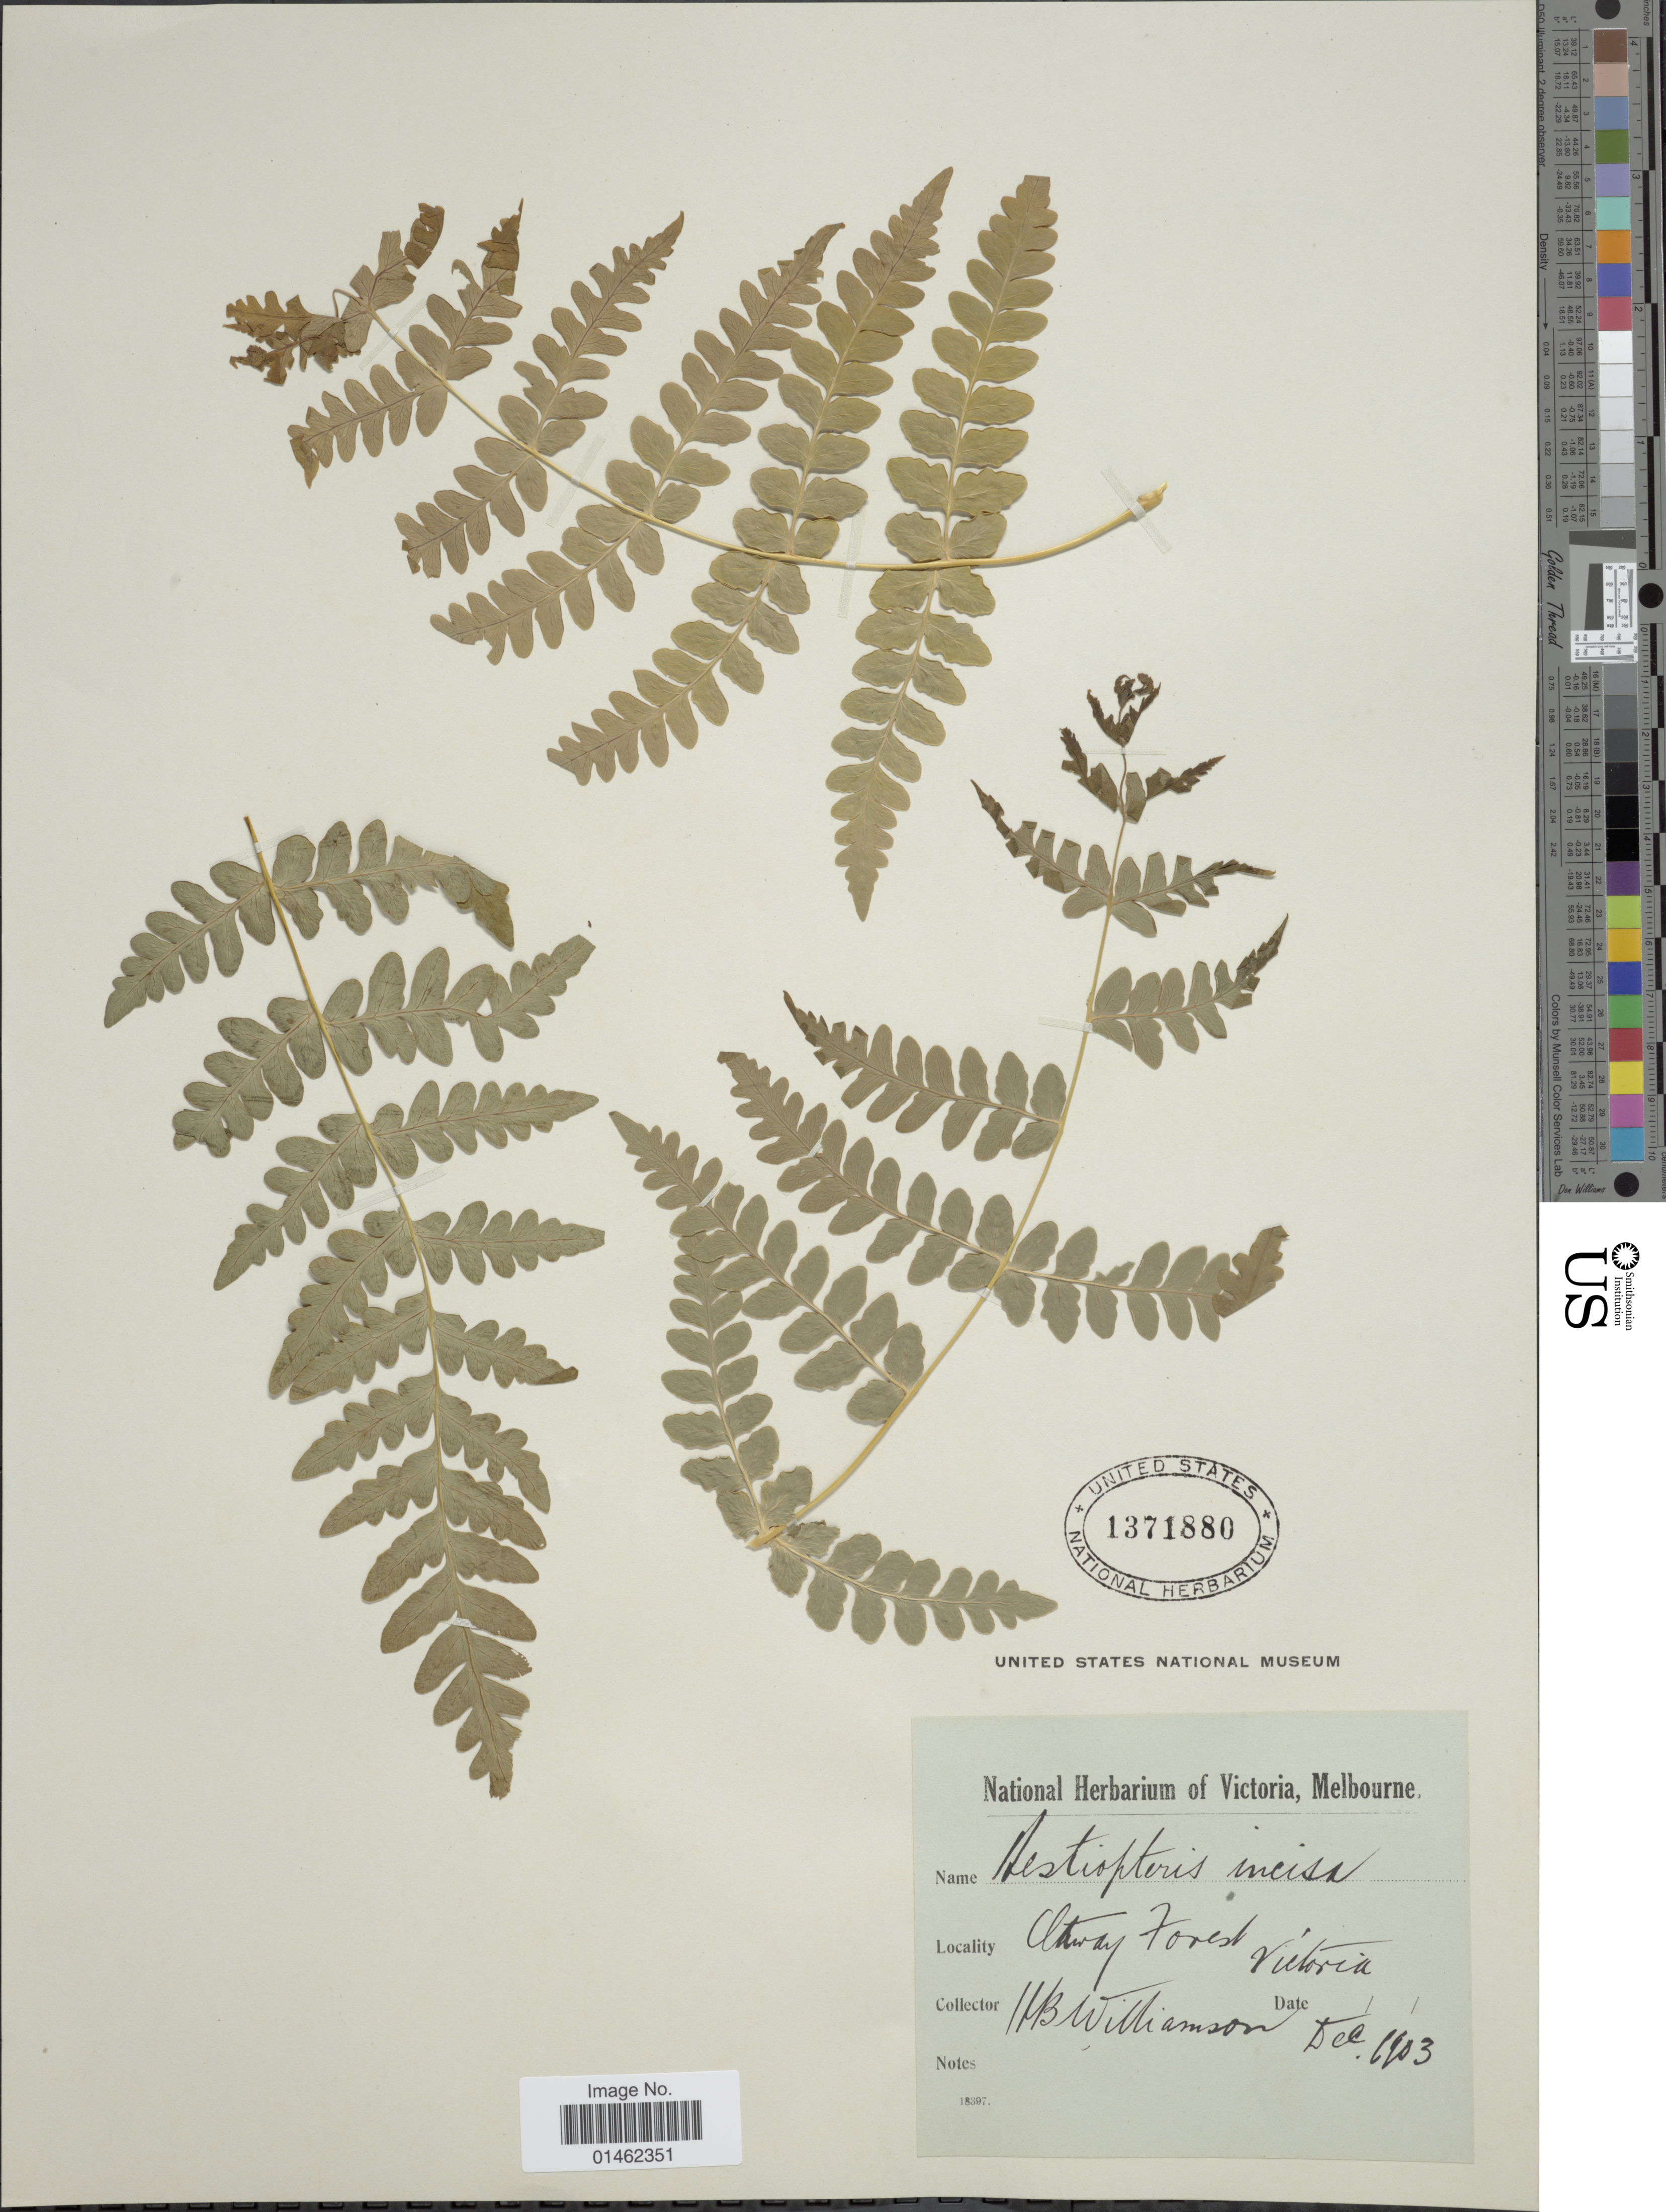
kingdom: Plantae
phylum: Tracheophyta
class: Polypodiopsida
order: Polypodiales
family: Dennstaedtiaceae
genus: Histiopteris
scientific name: Histiopteris incisa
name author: (Thunb.) J. Sm.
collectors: H. Williamson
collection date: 1903-12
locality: [illegible text] Forest Victoria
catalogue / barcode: US 1371880